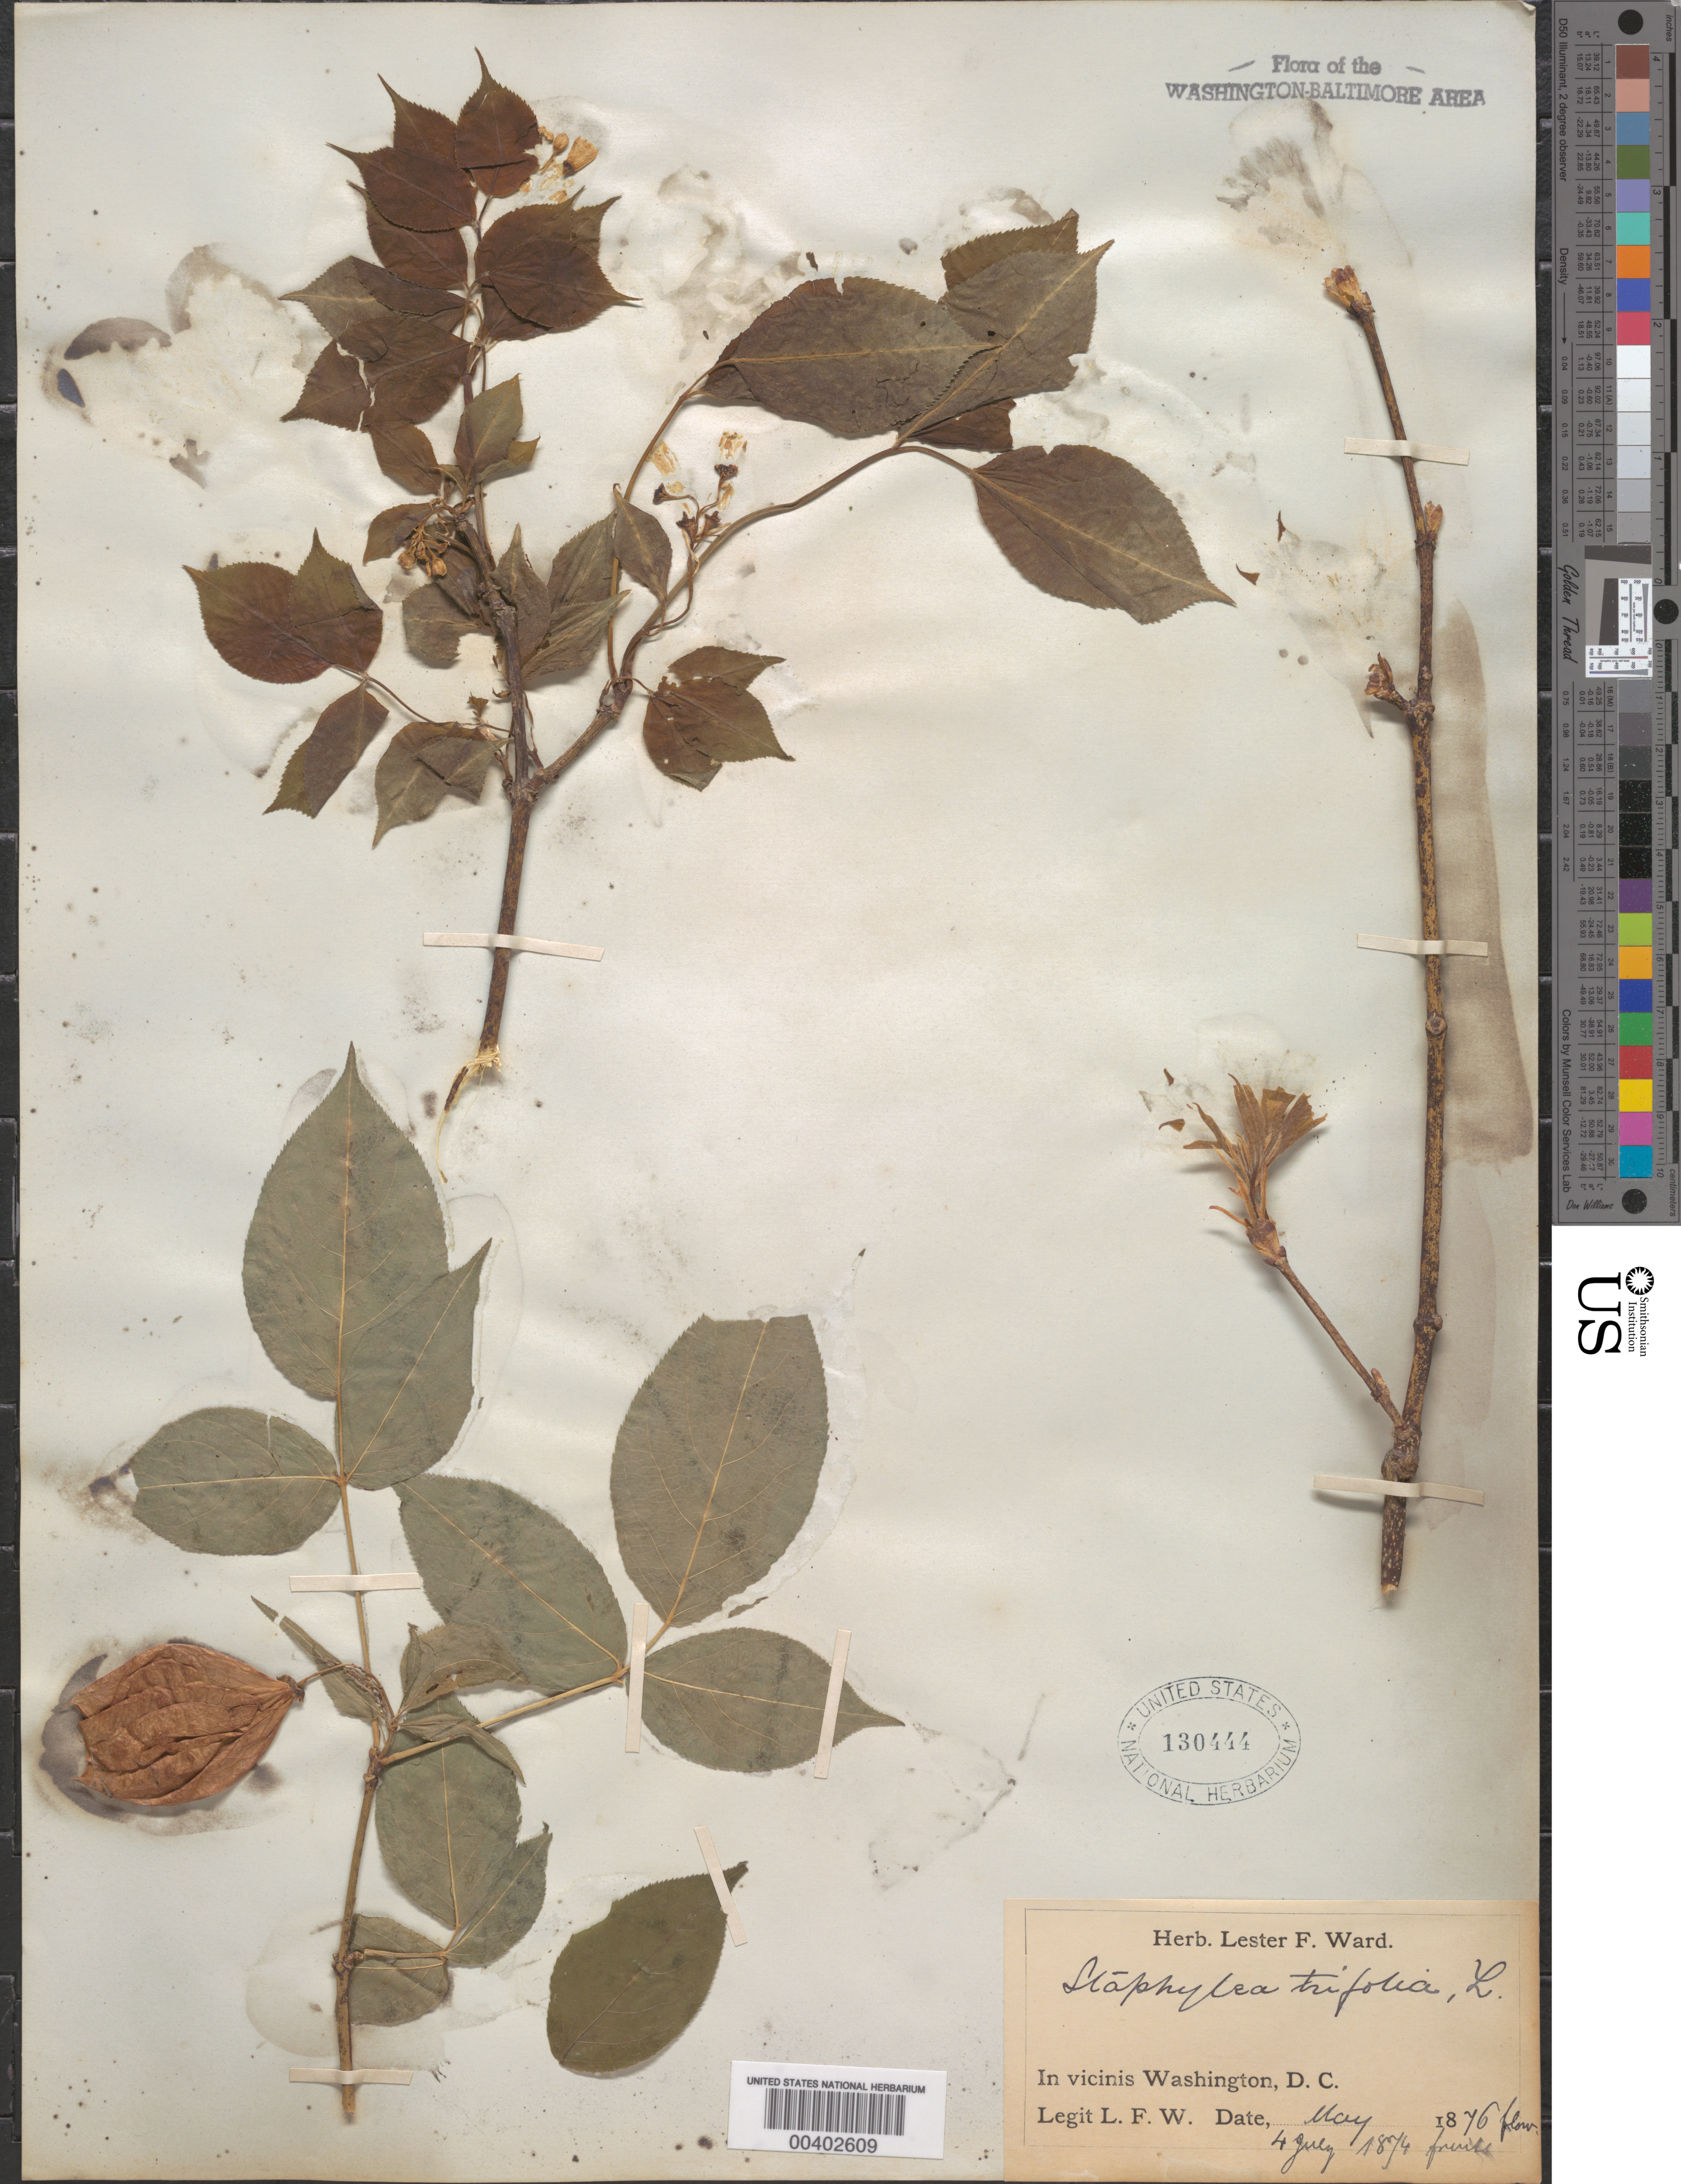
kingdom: Plantae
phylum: Tracheophyta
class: Magnoliopsida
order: Crossosomatales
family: Staphyleaceae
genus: Staphylea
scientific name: Staphylea trifolia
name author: L.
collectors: L. F. Ward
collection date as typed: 04 Jul 1874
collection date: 1874-07-04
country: United States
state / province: District of Columbia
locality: Washington DC area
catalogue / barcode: US 130444